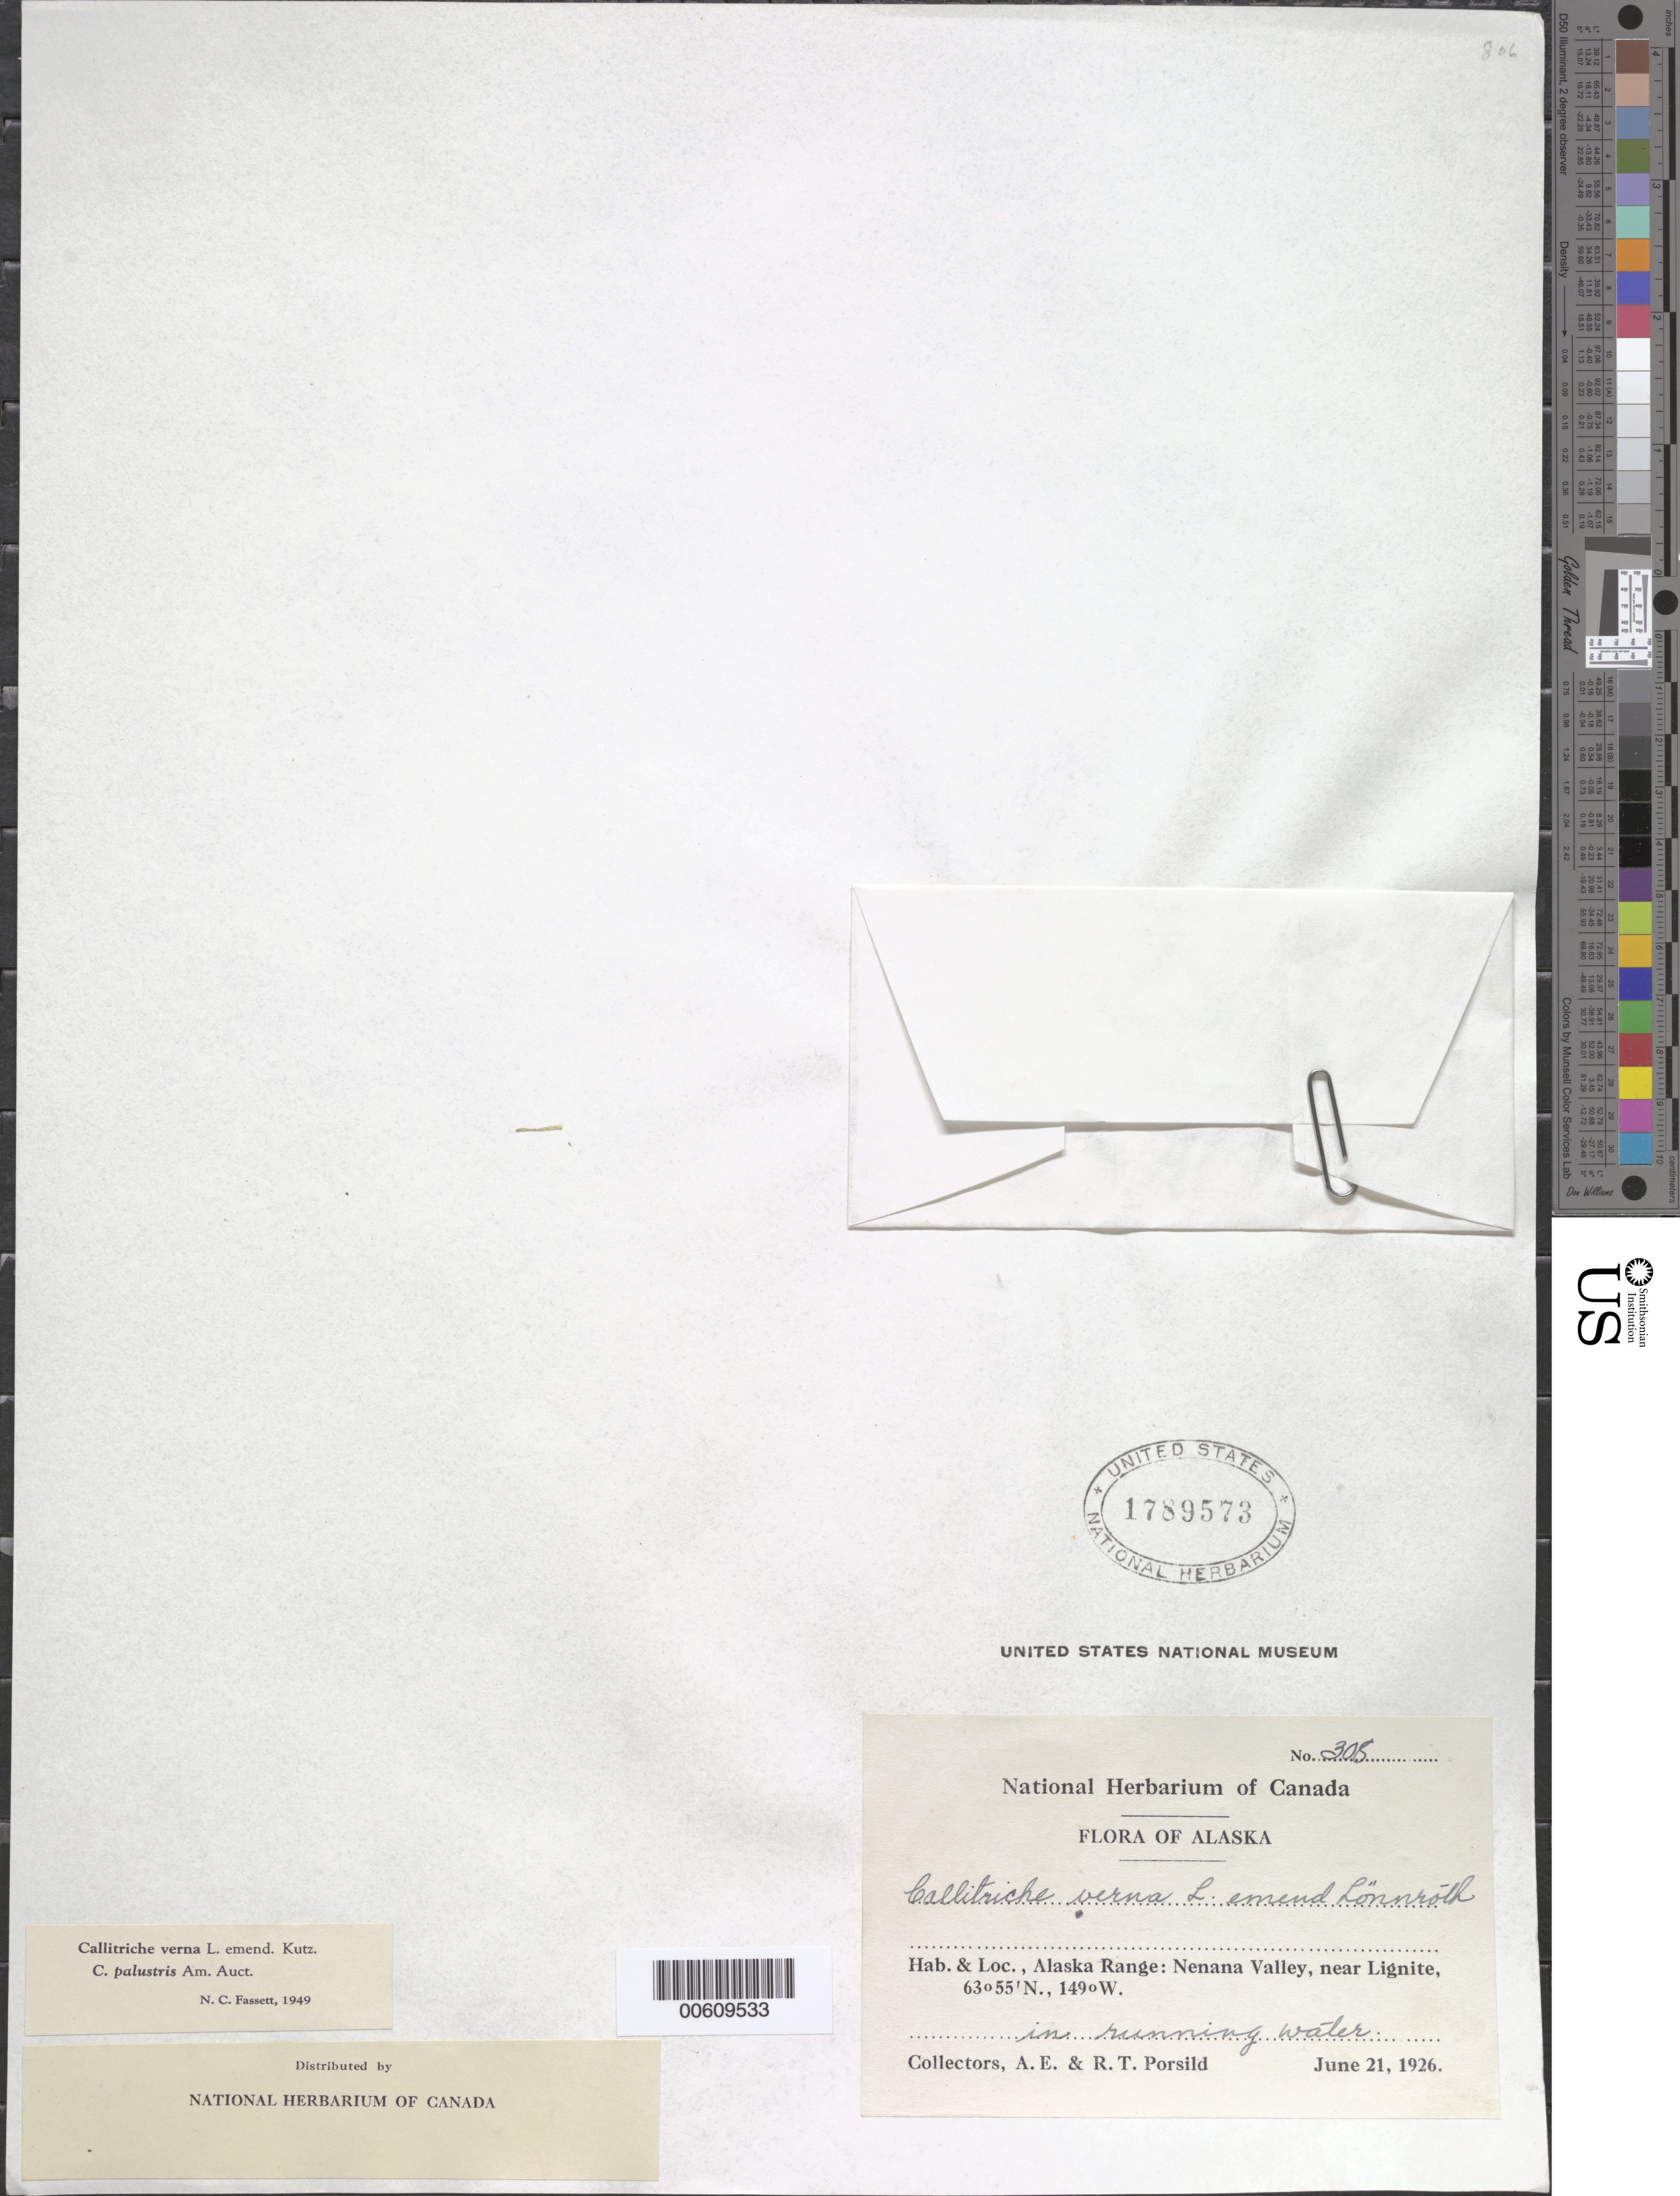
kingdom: Plantae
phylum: Tracheophyta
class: Magnoliopsida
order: Lamiales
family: Plantaginaceae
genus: Callitriche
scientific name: Callitriche verna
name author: L.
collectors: A. E. Porsild & R. T. Porsild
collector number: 308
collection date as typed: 21 Jun 1926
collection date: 1926-06-21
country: United States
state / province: Alaska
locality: Alaska range, Nenana Valley, near Lignite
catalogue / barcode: US 1789573